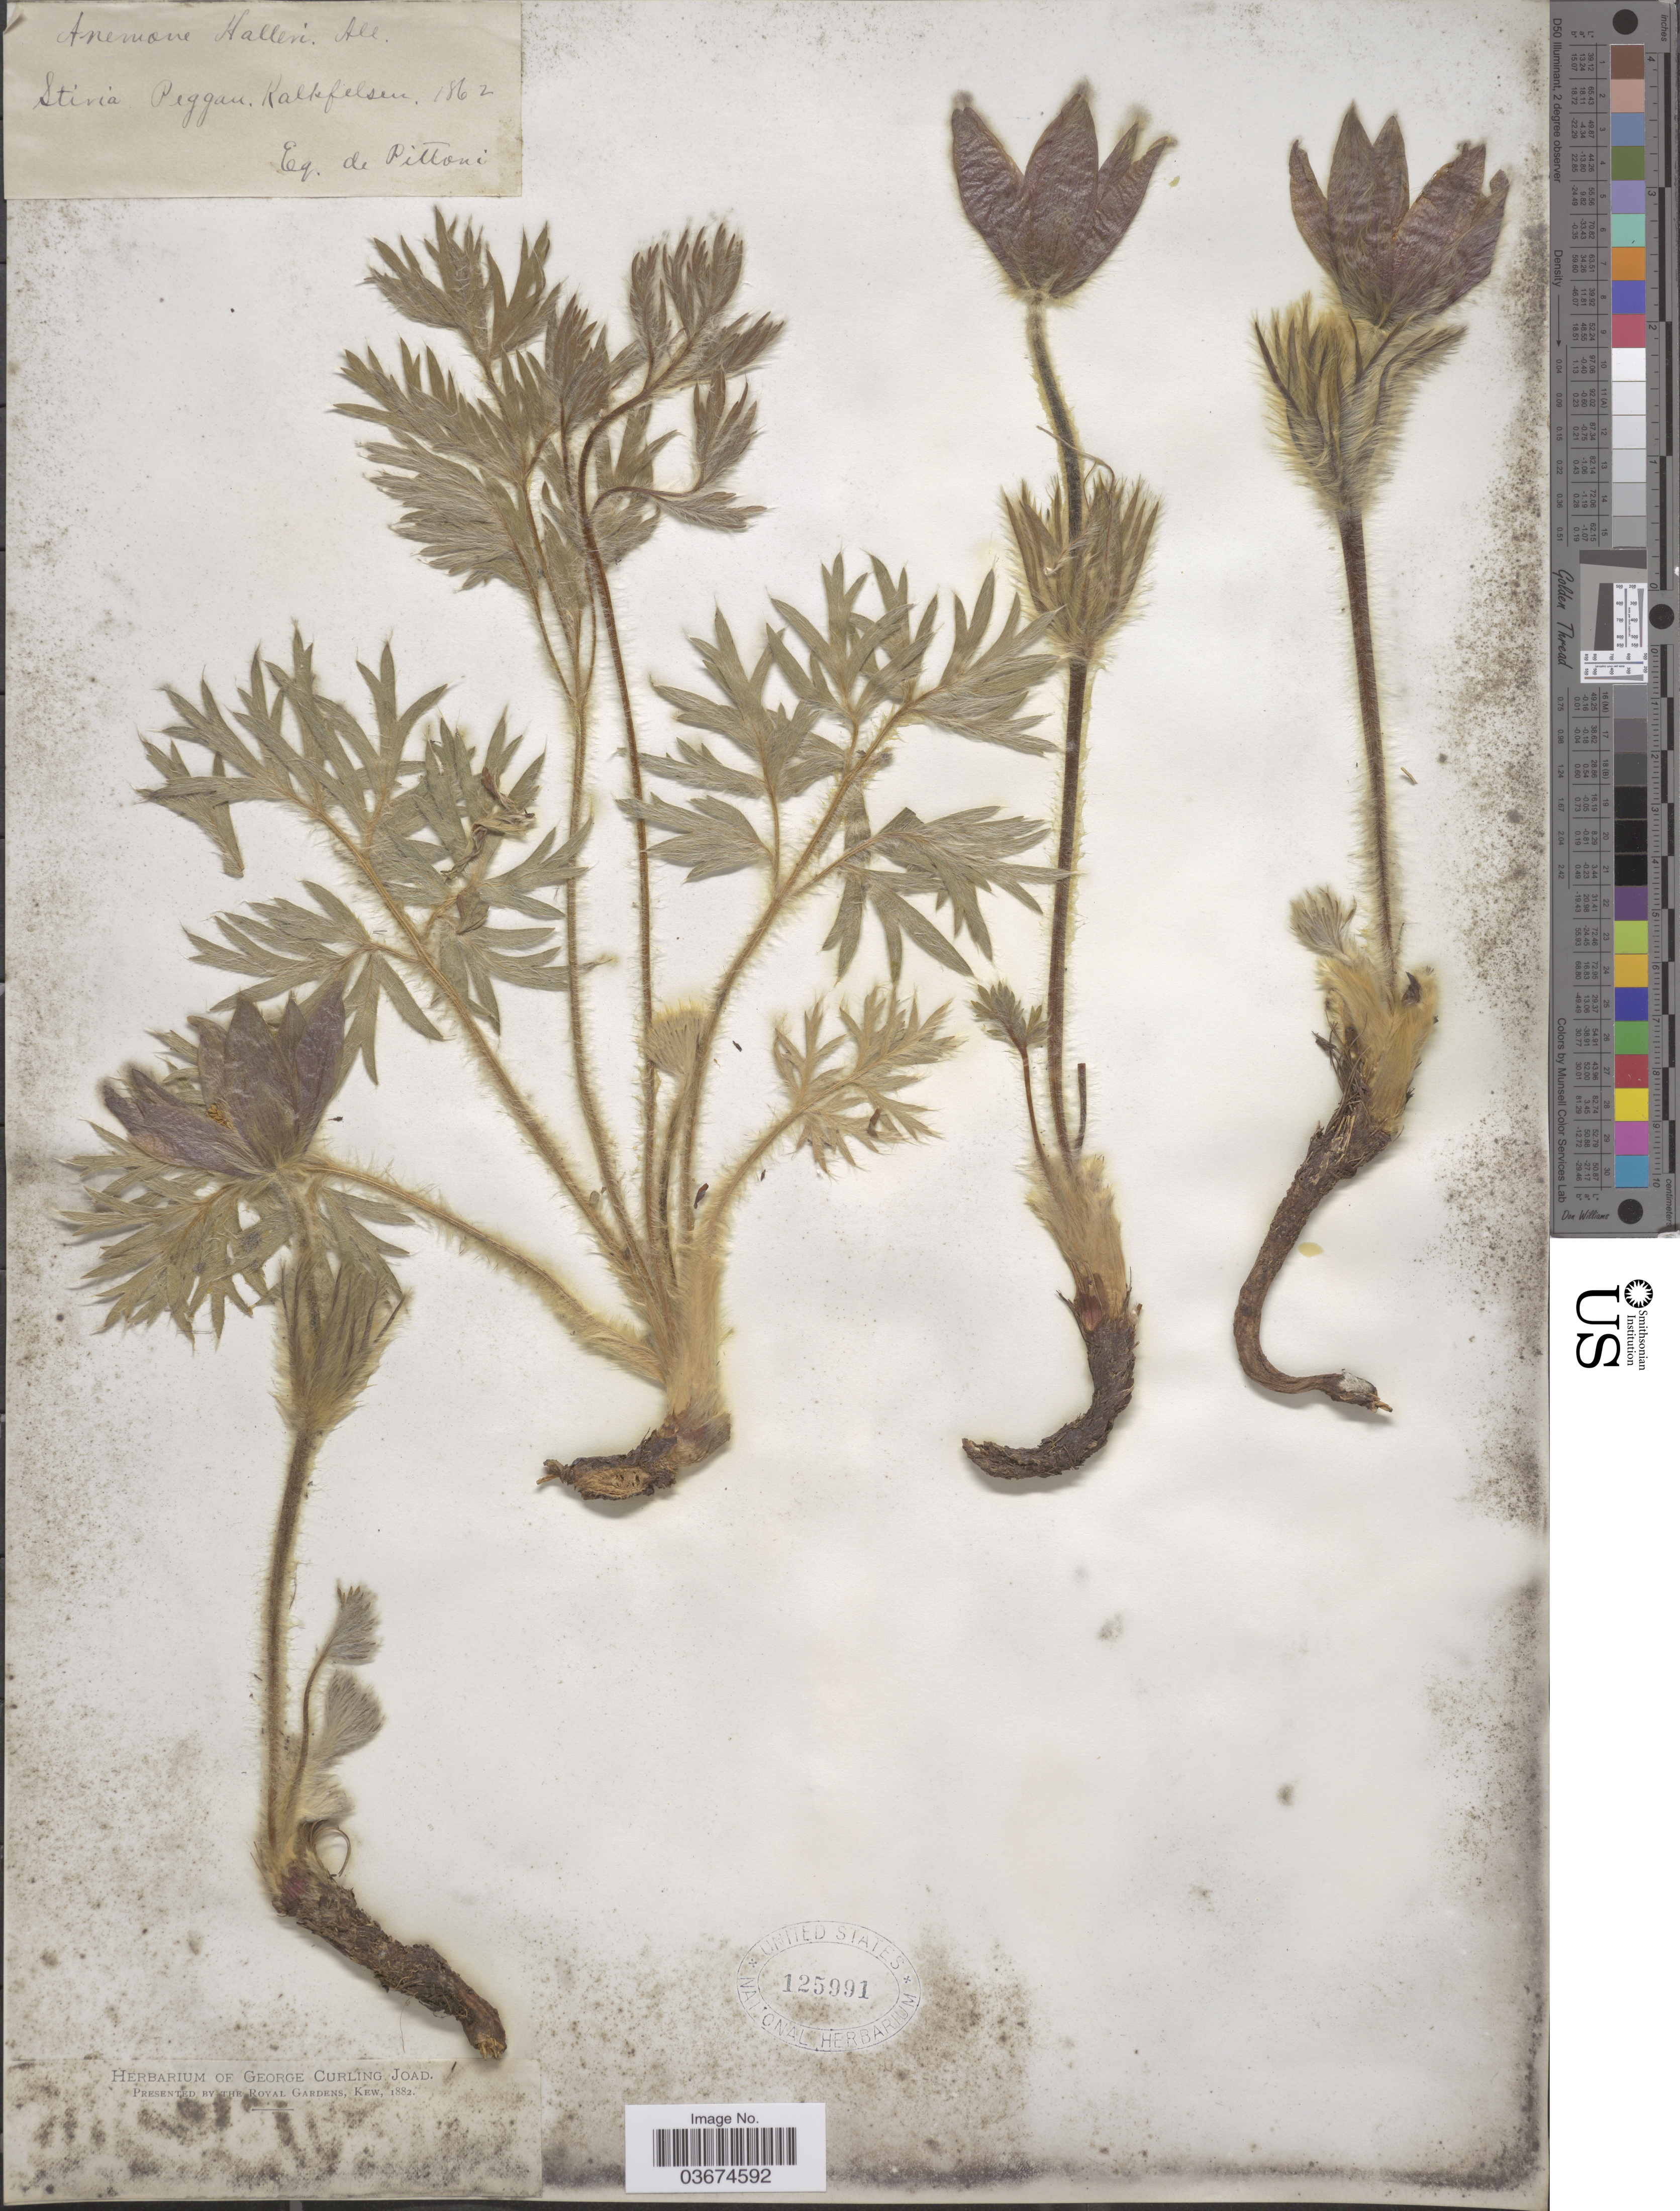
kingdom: Plantae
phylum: Tracheophyta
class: Magnoliopsida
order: Ranunculales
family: Ranunculaceae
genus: Pulsatilla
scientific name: Pulsatilla halleri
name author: (All.) Willd.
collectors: Pittoni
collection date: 1862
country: Austria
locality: Stiria. Peggan. Kalkfelsen.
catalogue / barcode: US 125991